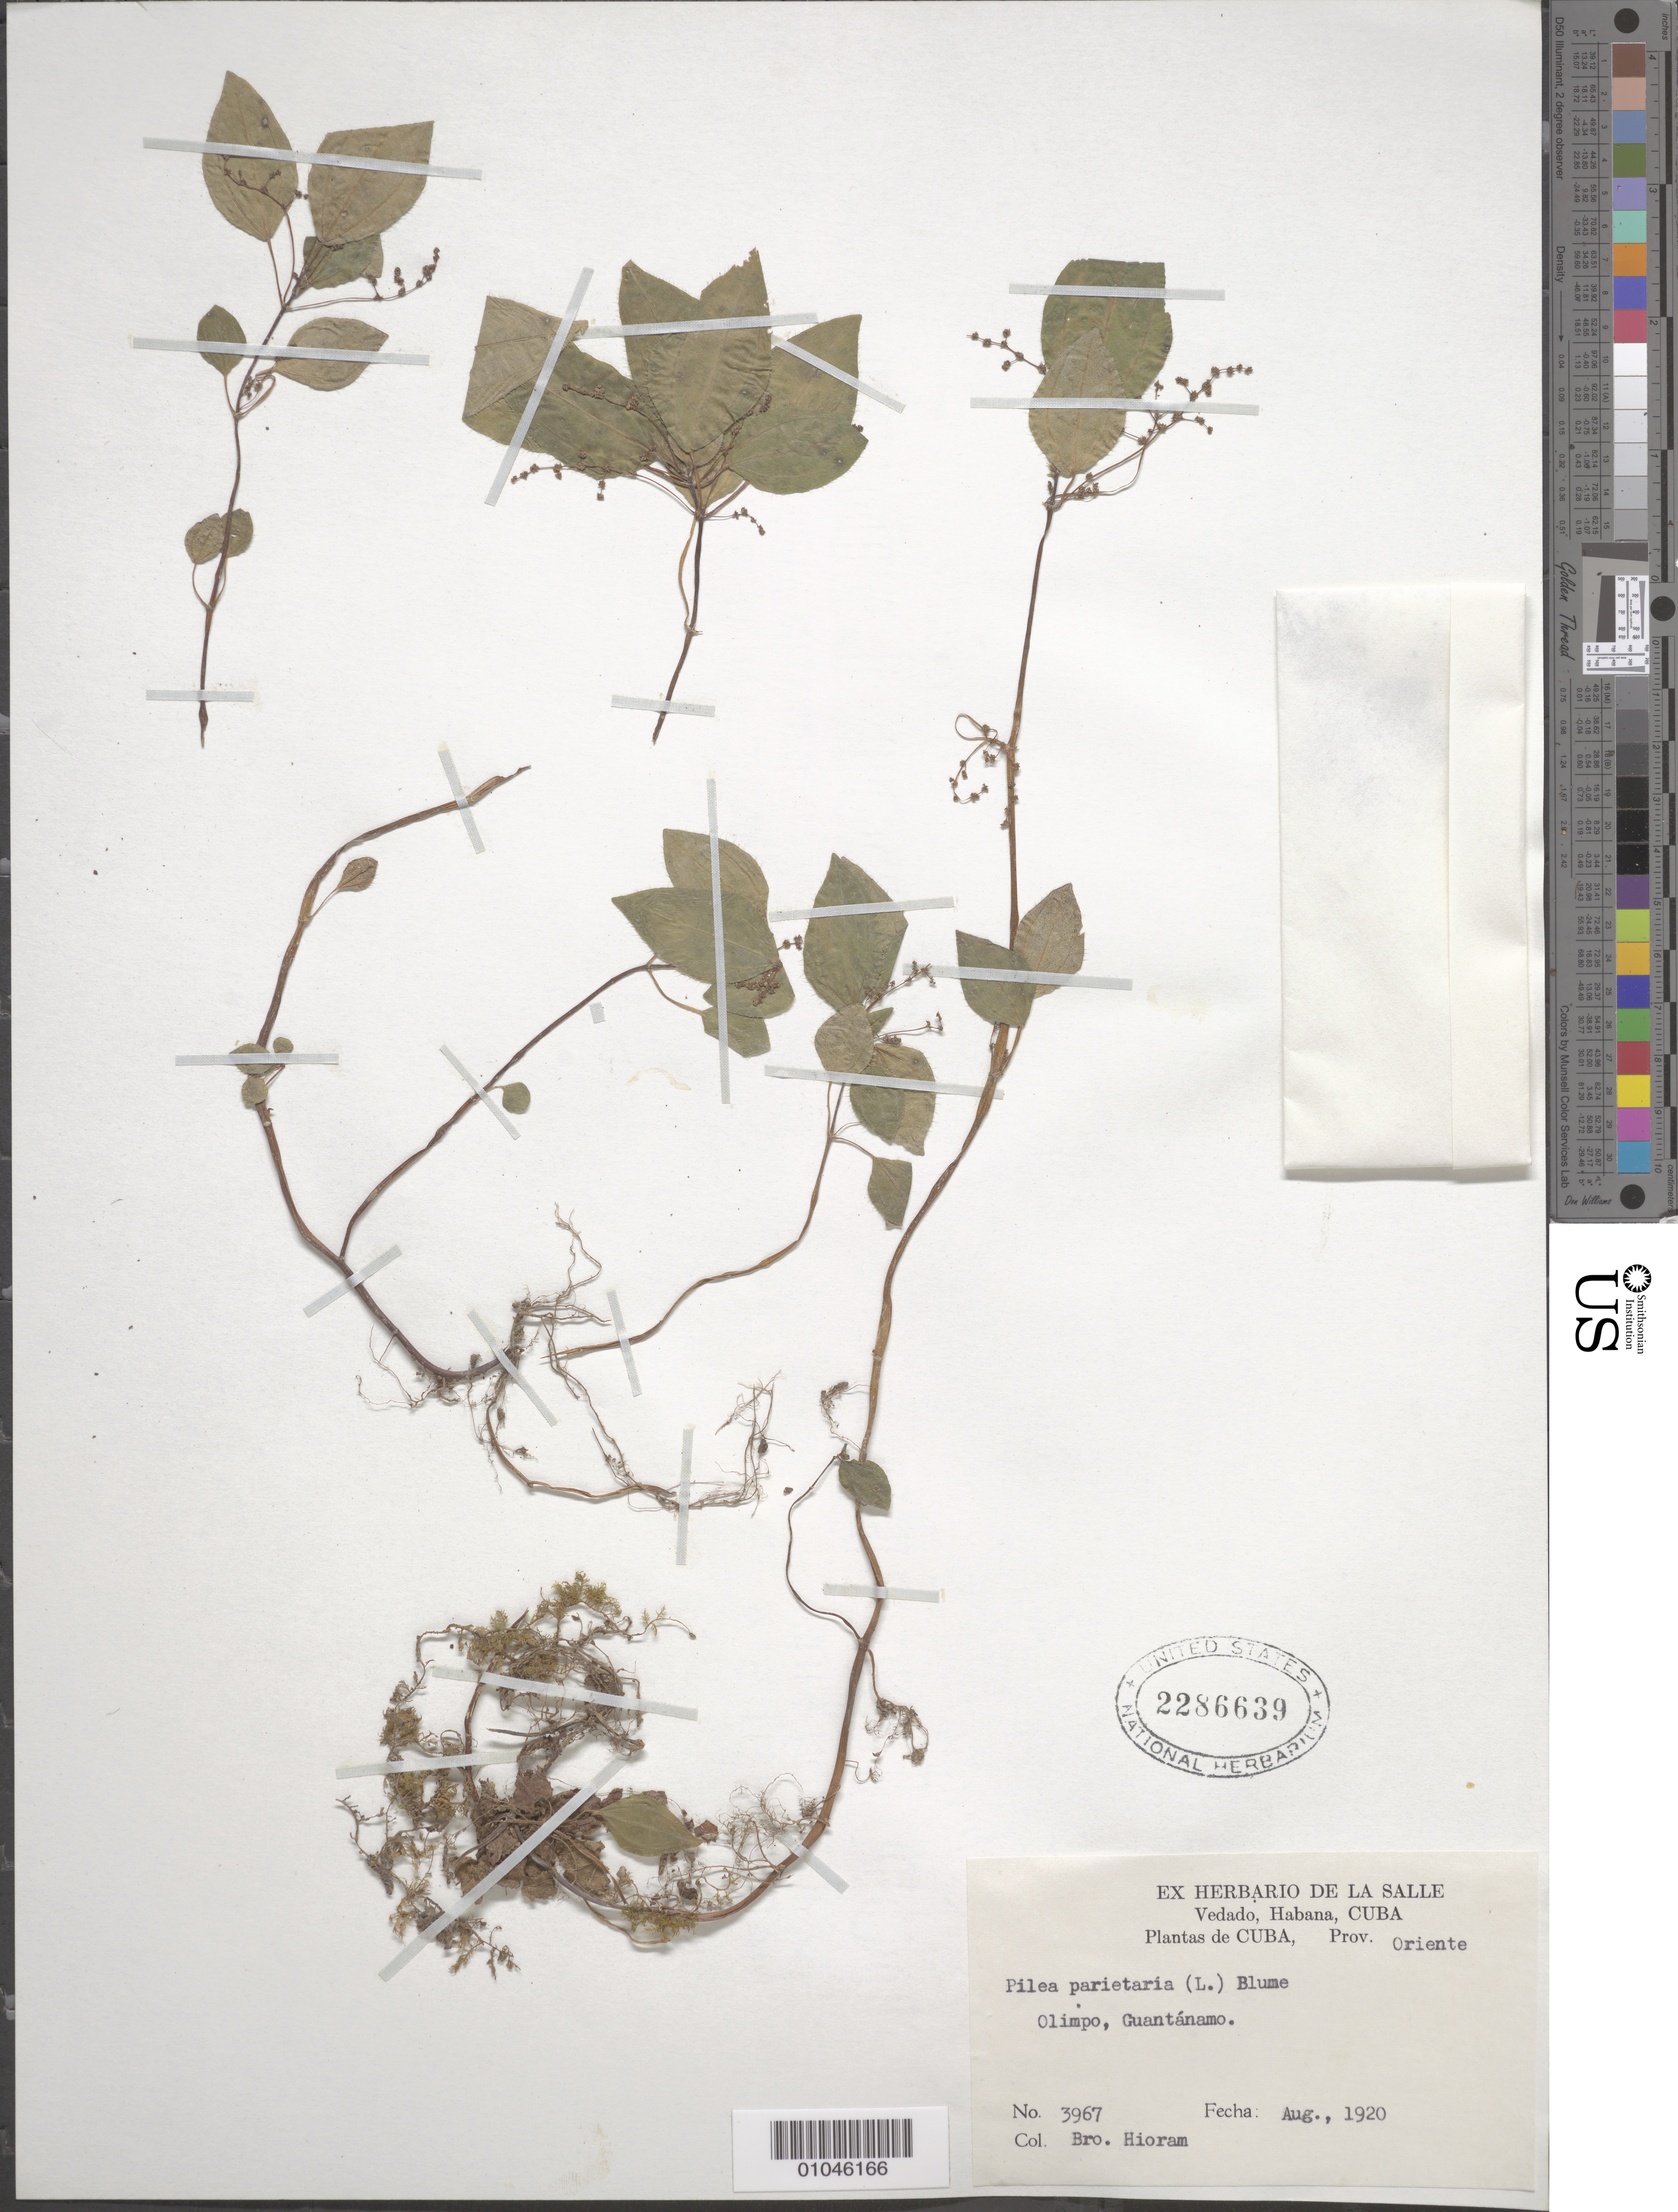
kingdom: Plantae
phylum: Tracheophyta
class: Magnoliopsida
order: Rosales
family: Urticaceae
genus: Pilea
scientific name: Pilea parietaria var. parietaria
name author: (L.) Blume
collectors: Bro. Hioram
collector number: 3967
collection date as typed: Aug 1920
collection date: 1920-08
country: Cuba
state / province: Guantanamo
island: Cuba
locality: Olimpp, Guantánamo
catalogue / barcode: US 2286639